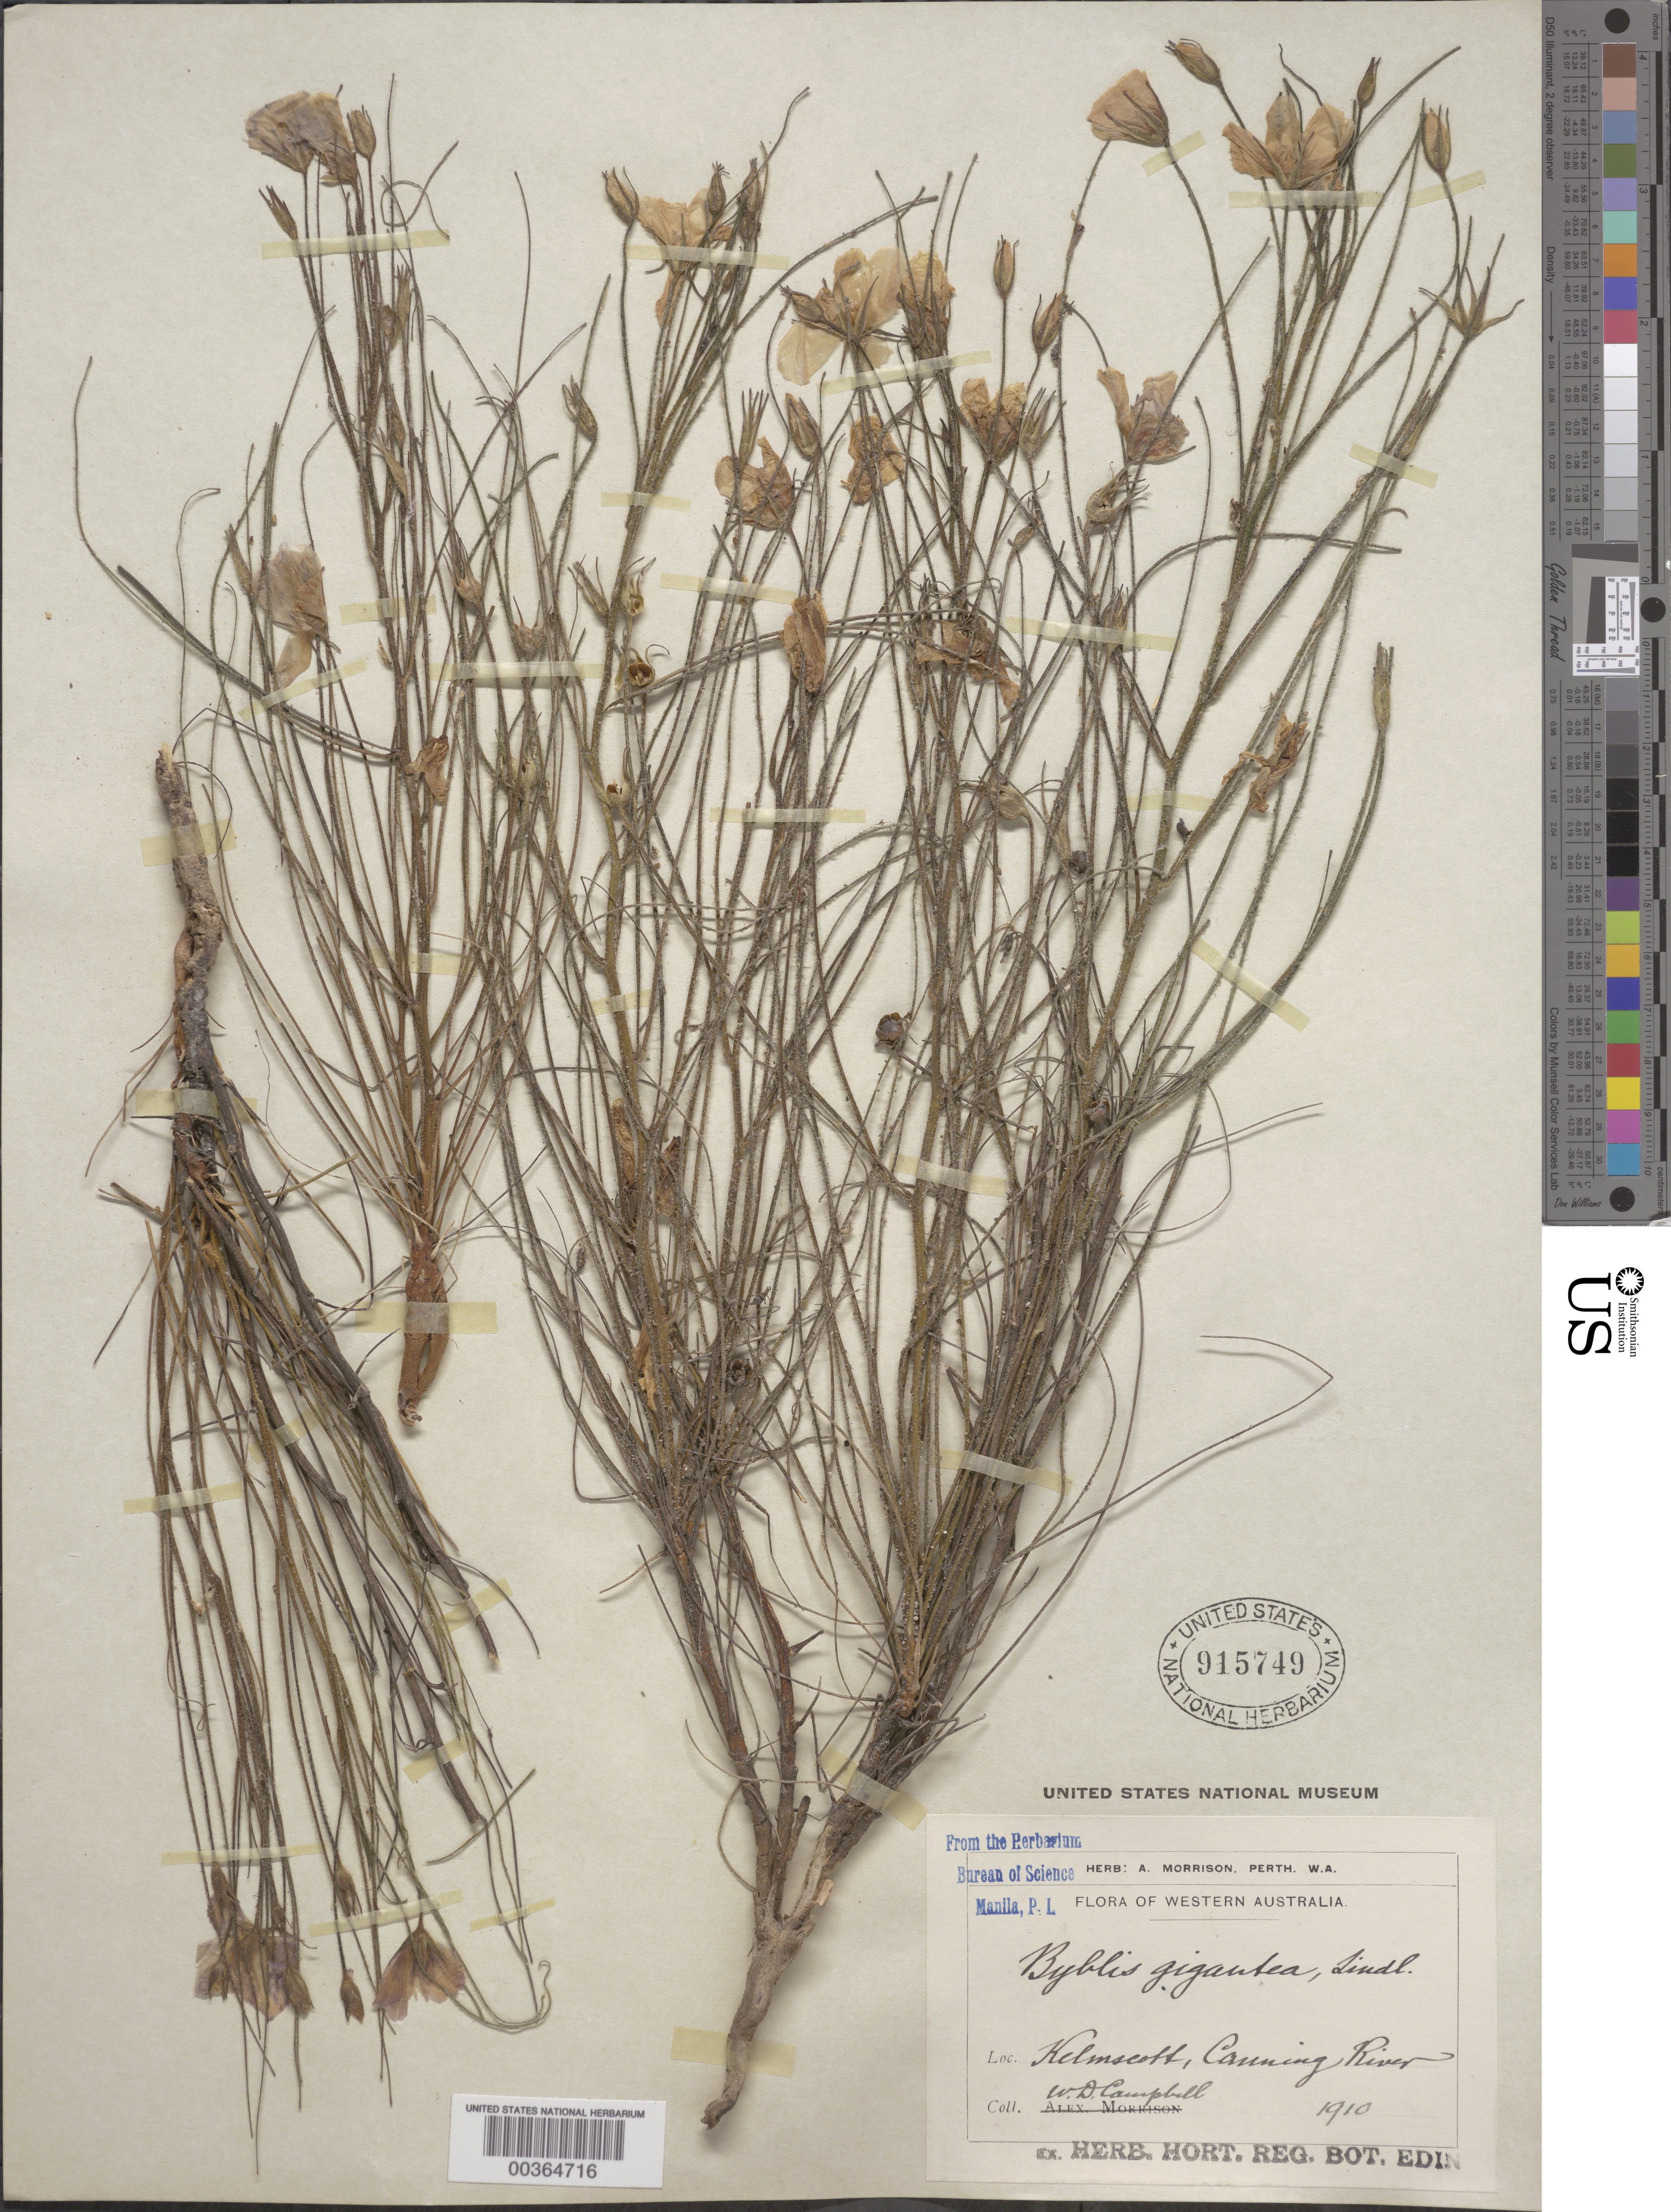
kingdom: Plantae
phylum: Tracheophyta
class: Magnoliopsida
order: Lamiales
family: Byblidaceae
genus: Byblis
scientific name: Byblis gigantea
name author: Lindl.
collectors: W. D. Campbell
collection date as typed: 1910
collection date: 1910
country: Australia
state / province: Western Australia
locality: Canning river, kelmscott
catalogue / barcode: US 915749